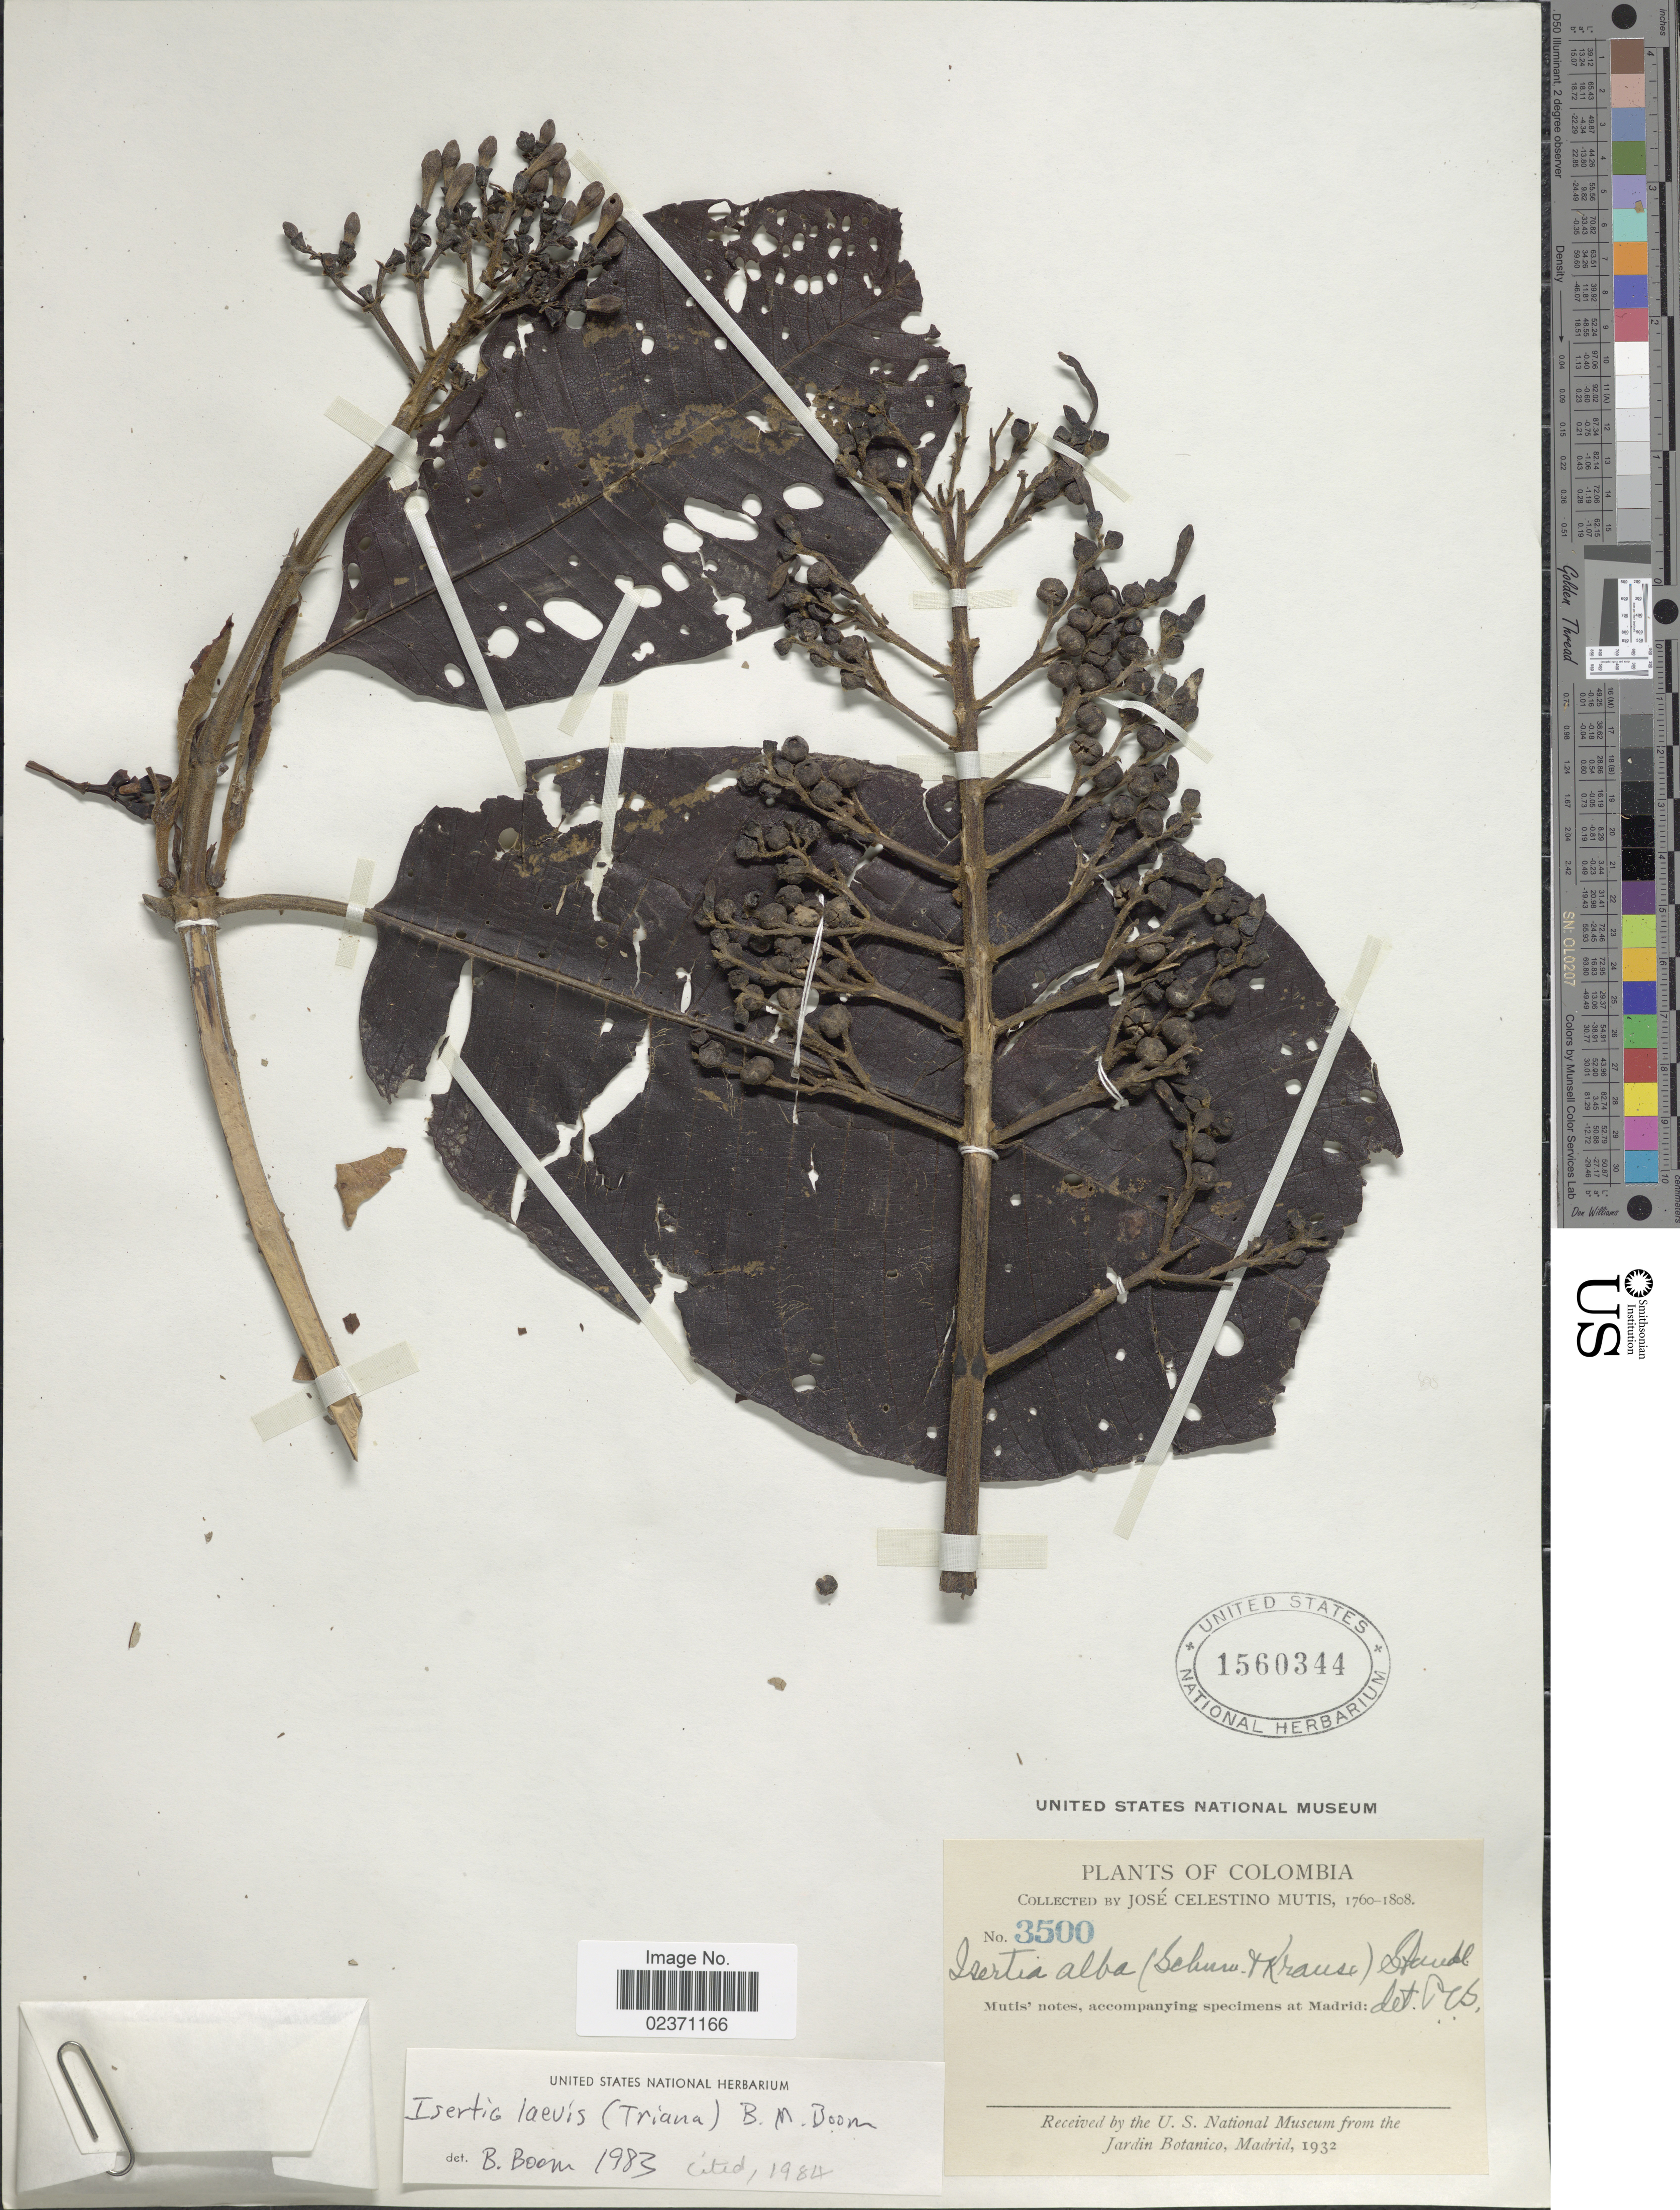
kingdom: Plantae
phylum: Tracheophyta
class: Magnoliopsida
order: Gentianales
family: Rubiaceae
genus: Isertia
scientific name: Isertia laevis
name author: (Triana) B.M. Boom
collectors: J. C. B. Mutis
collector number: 3500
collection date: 1760/1808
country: Colombia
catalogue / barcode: US 1560344